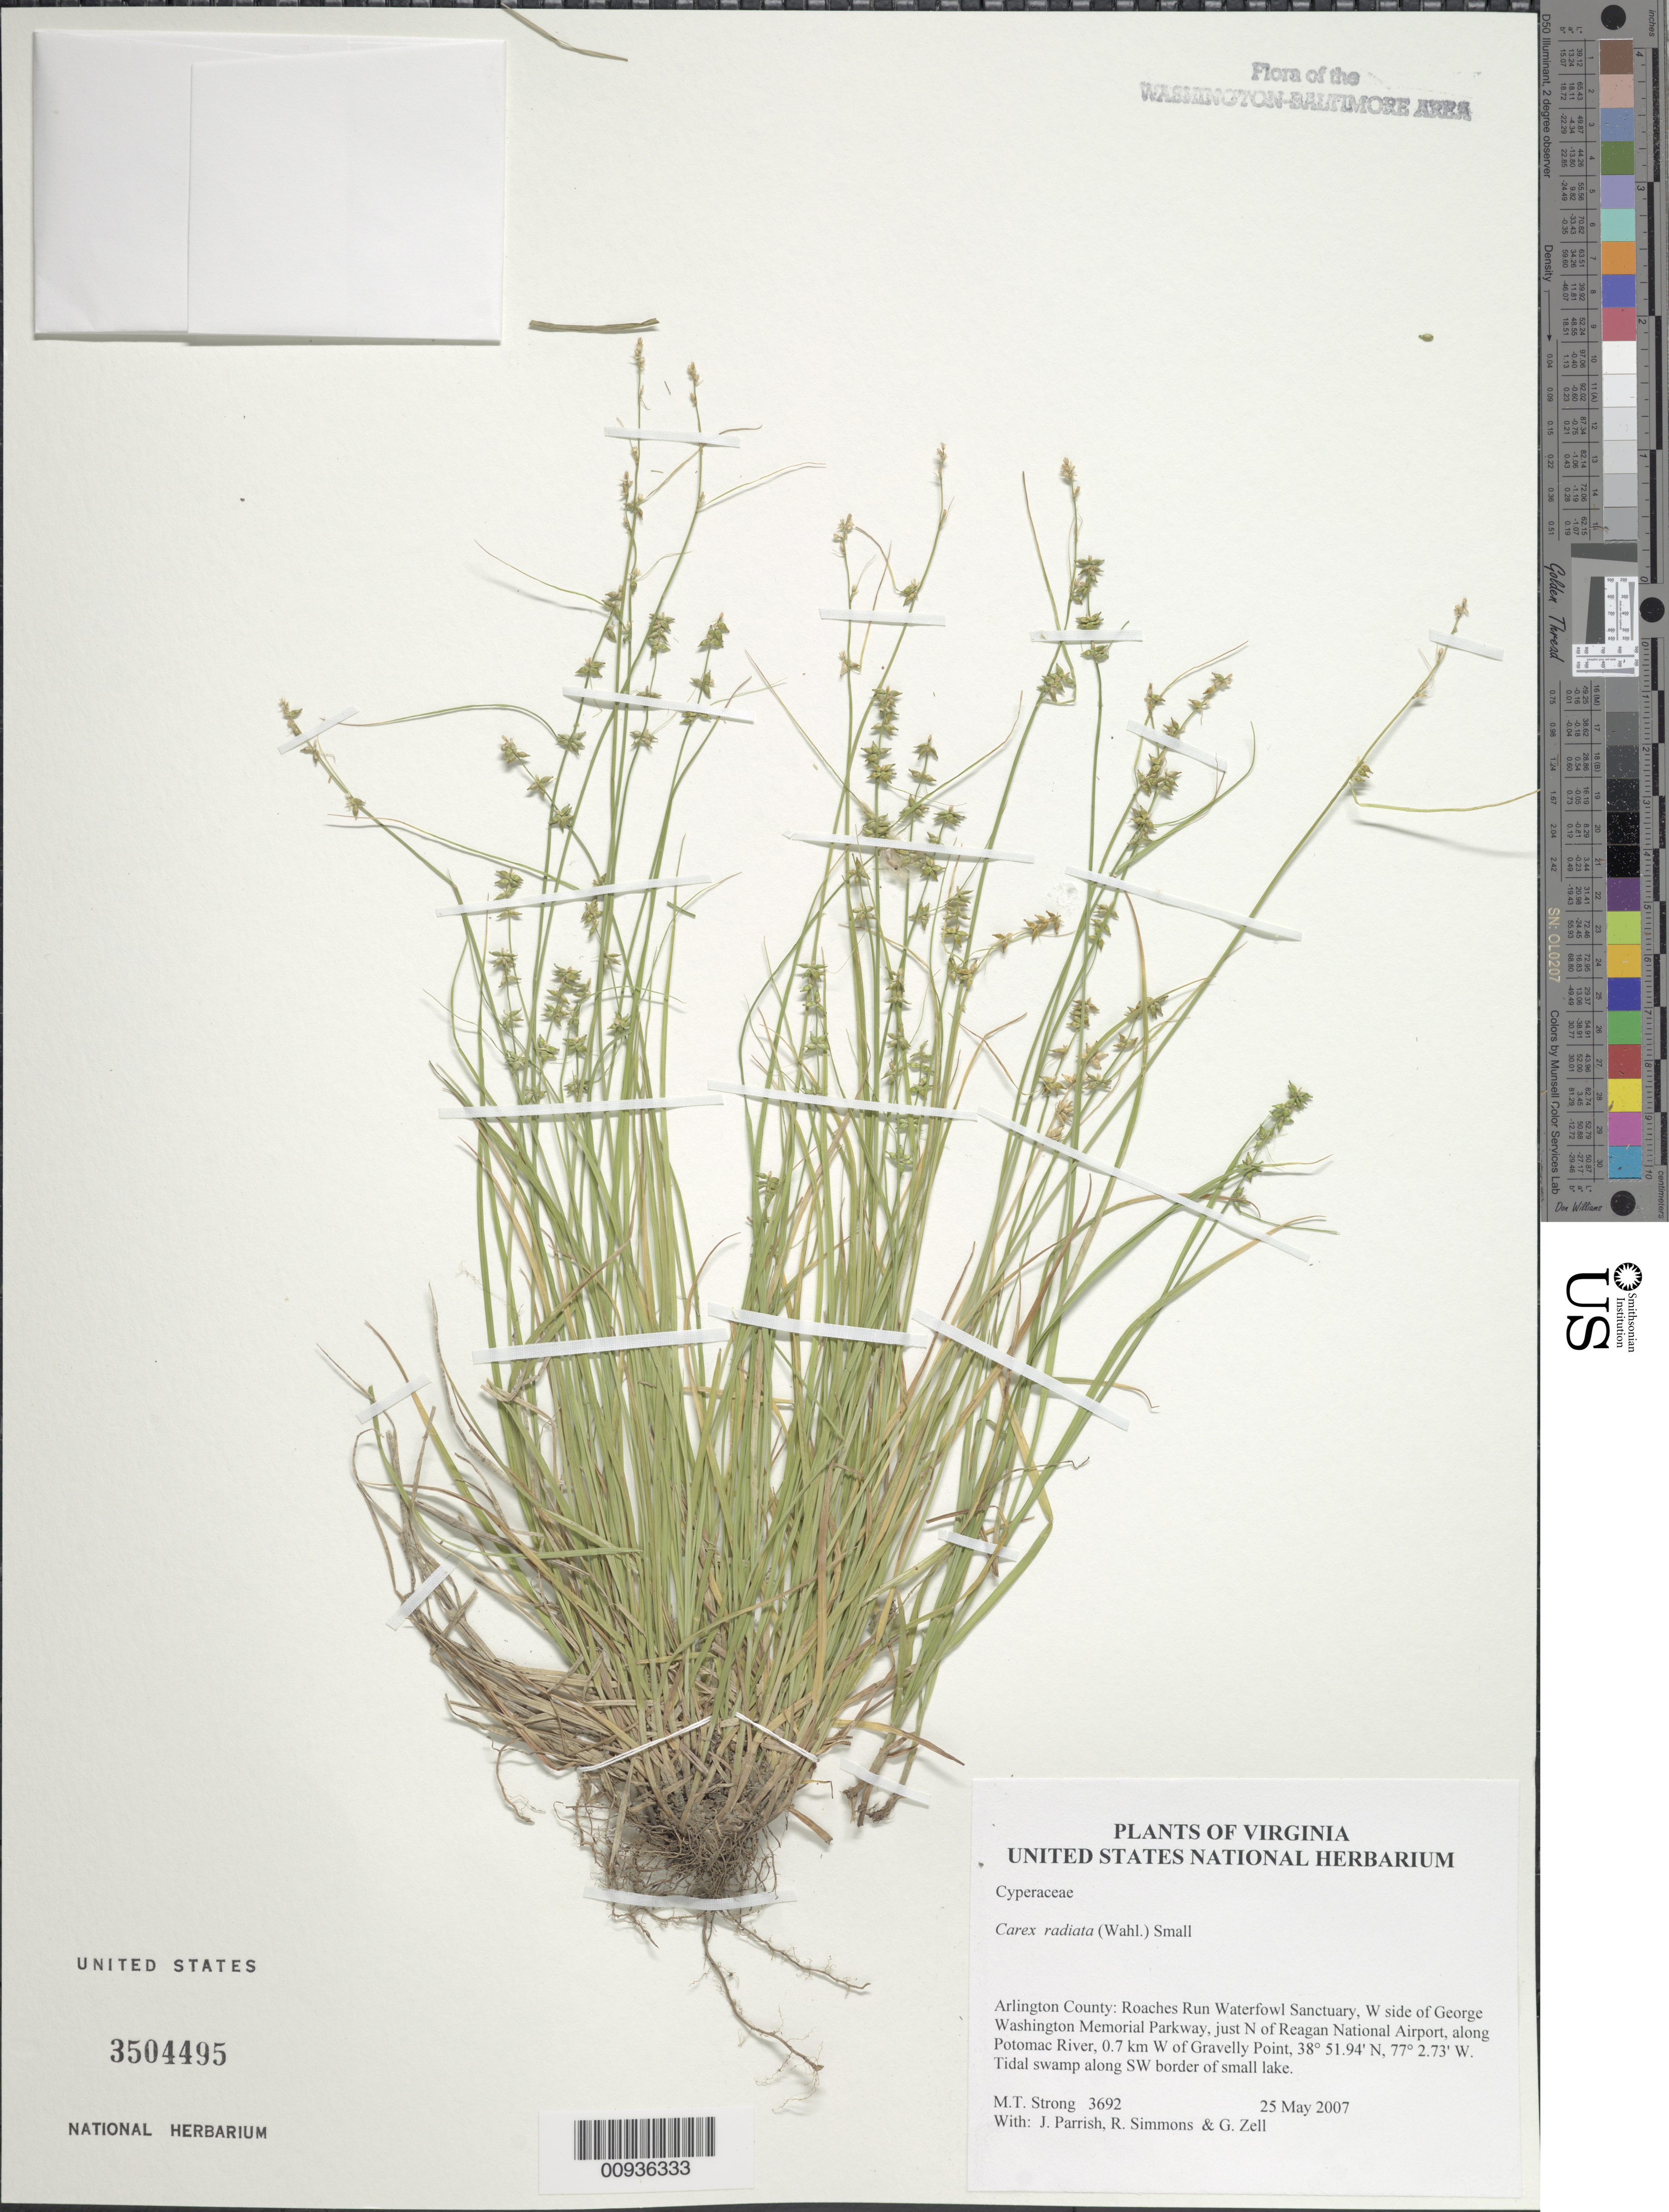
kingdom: Plantae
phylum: Tracheophyta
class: Liliopsida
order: Poales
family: Cyperaceae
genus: Carex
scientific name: Carex radiata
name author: (Wahlenb.) Small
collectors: M. T. Strong, J. Parrish, R. Simmons & G. Zell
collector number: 3692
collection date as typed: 11 Sep 2006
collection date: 2006-09-11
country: United States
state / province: Virginia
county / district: Arlington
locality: Roaches Run Waterfowl Sanctuary, W side of George Washington Memorial Parkway, just N of Reagan National Airport, along Potomac River, 0.7 km W of Gravelly Point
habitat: tidal swamp along SW border of small lake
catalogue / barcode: US 3504495